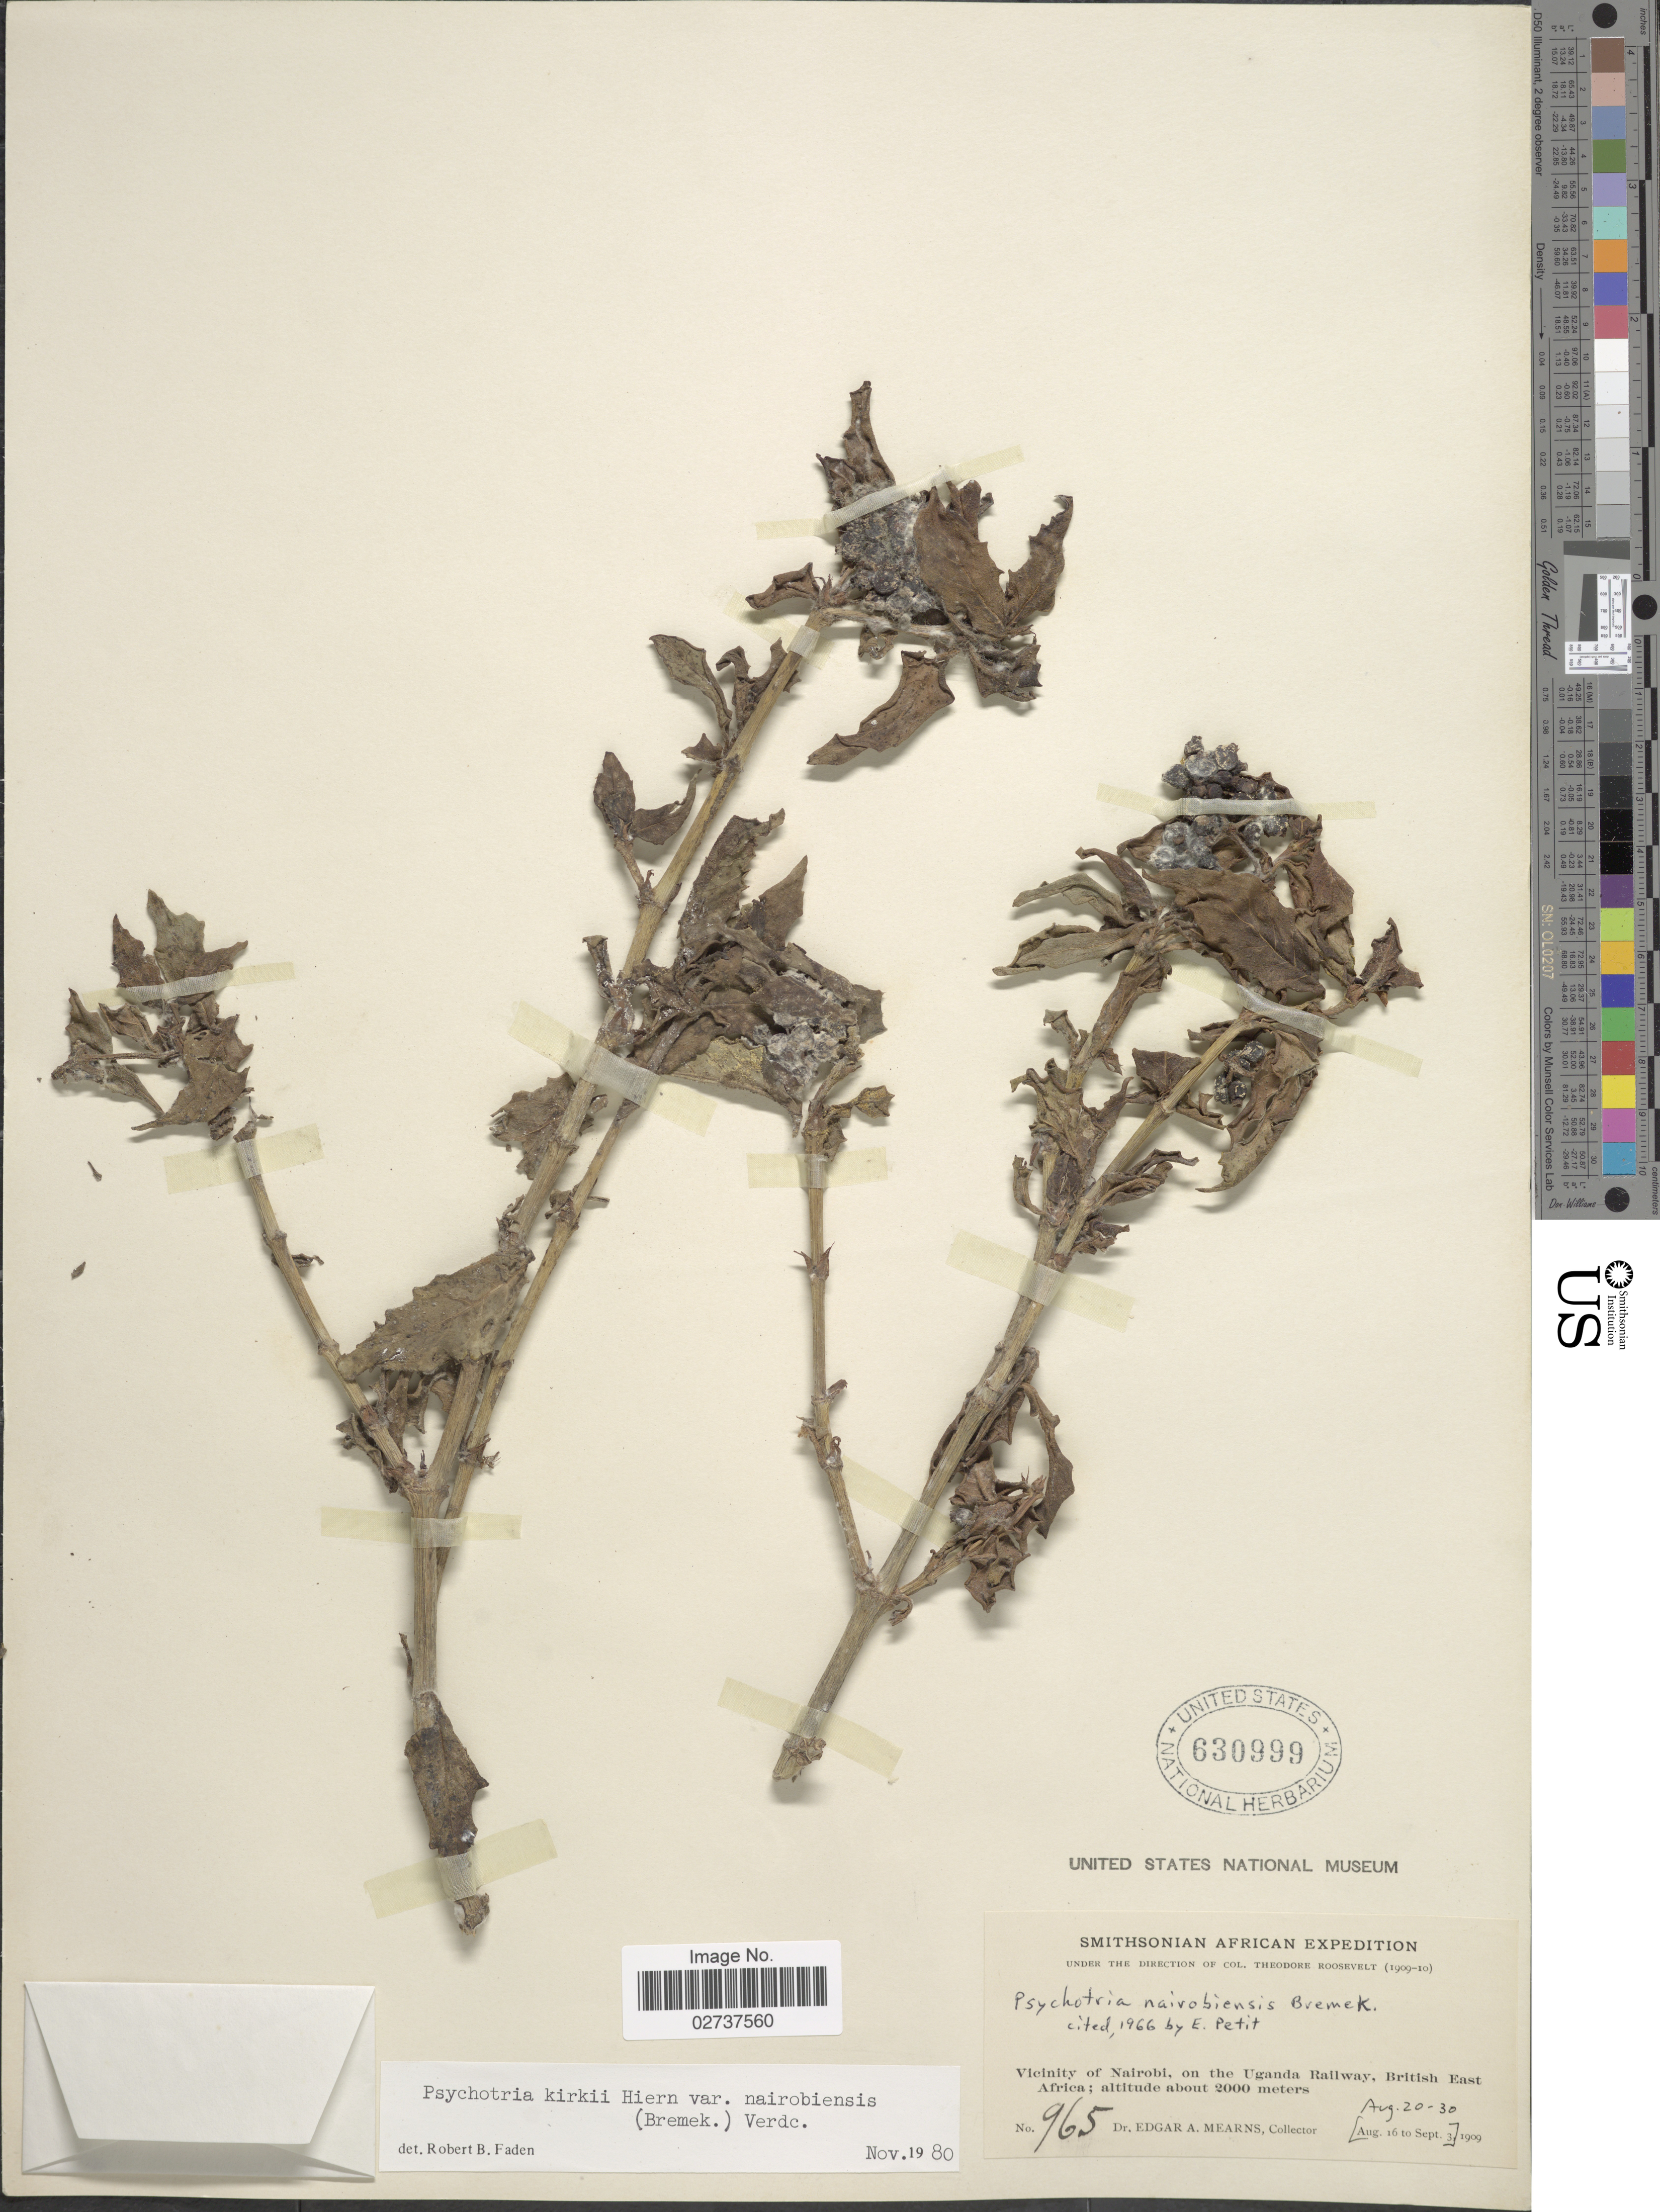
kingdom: Plantae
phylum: Tracheophyta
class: Magnoliopsida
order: Gentianales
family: Rubiaceae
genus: Psychotria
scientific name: Psychotria nairobiensis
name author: Bremek.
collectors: E. A. Mearns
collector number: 965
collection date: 1909-08-20/1909-08-30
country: Kenya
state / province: Nairobi Area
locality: Vicinity of Nairobi, on the Uganda Railway, British East Africa.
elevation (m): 2000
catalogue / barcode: US 630999